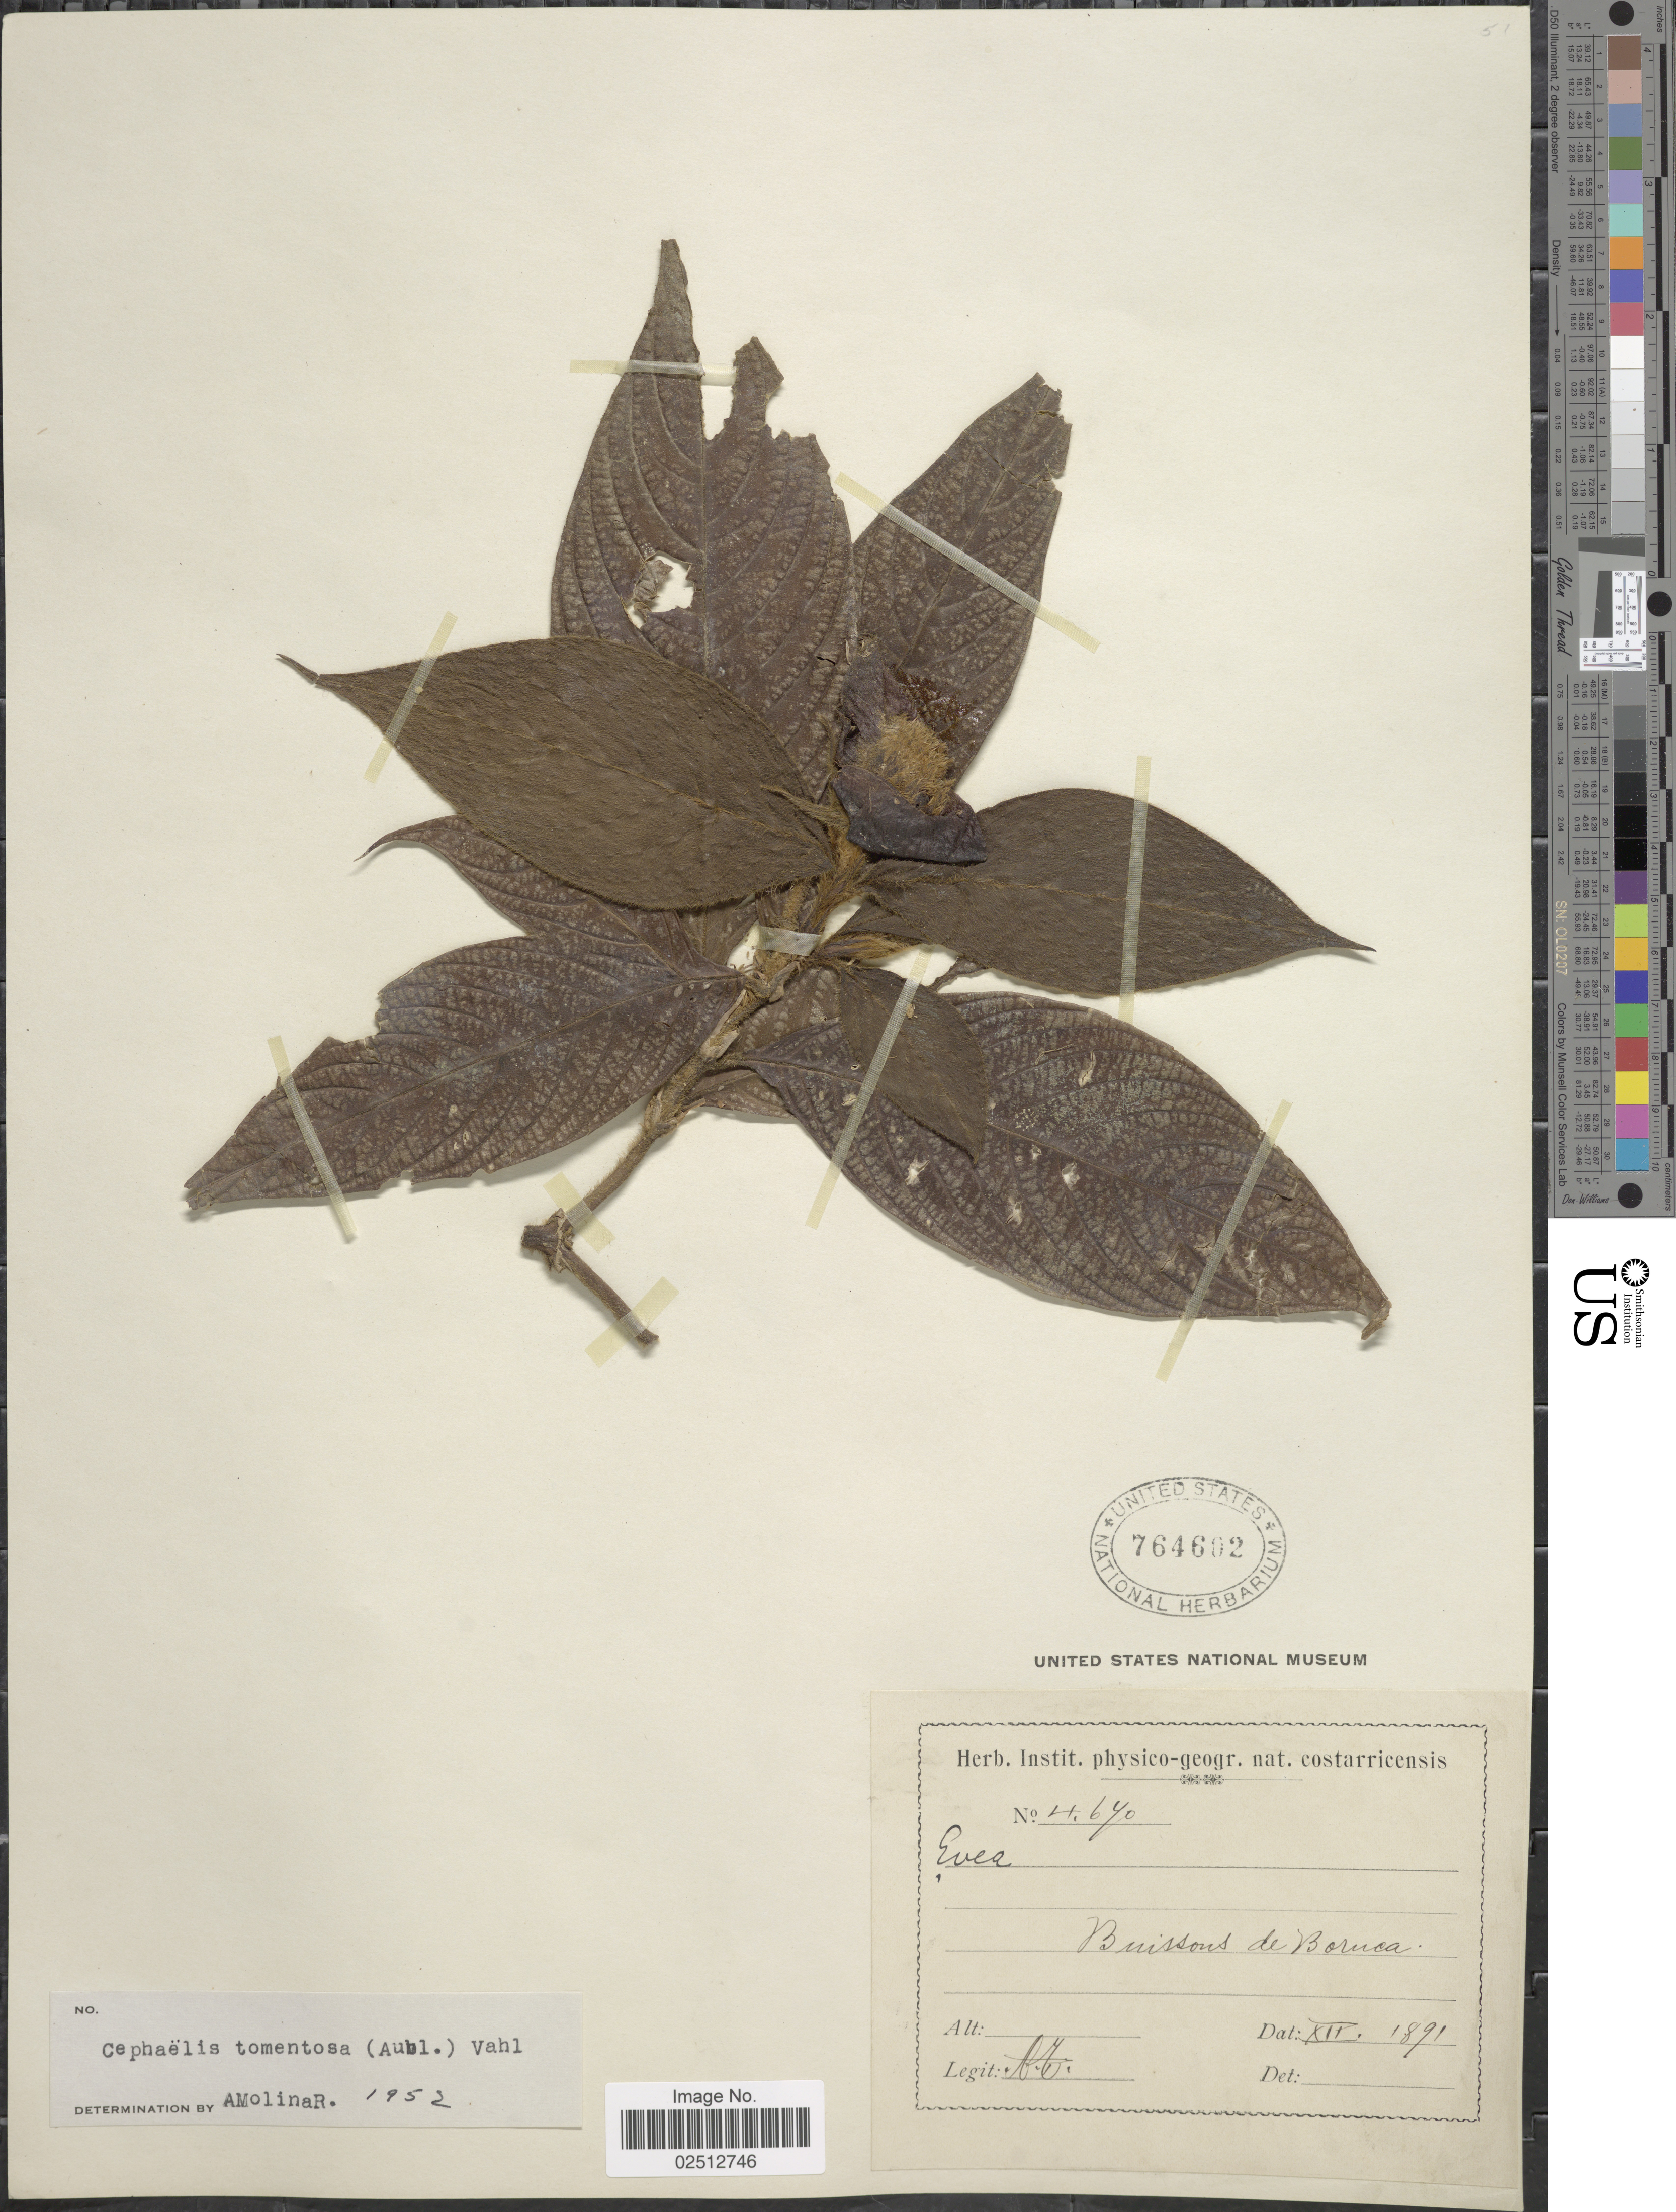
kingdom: Plantae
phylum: Tracheophyta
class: Magnoliopsida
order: Gentianales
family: Rubiaceae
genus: Psychotria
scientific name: Psychotria poeppigiana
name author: Müll. Arg.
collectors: A. T.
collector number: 4670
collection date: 1891-12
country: Costa Rica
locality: Buissons de Boruca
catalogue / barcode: US 764602